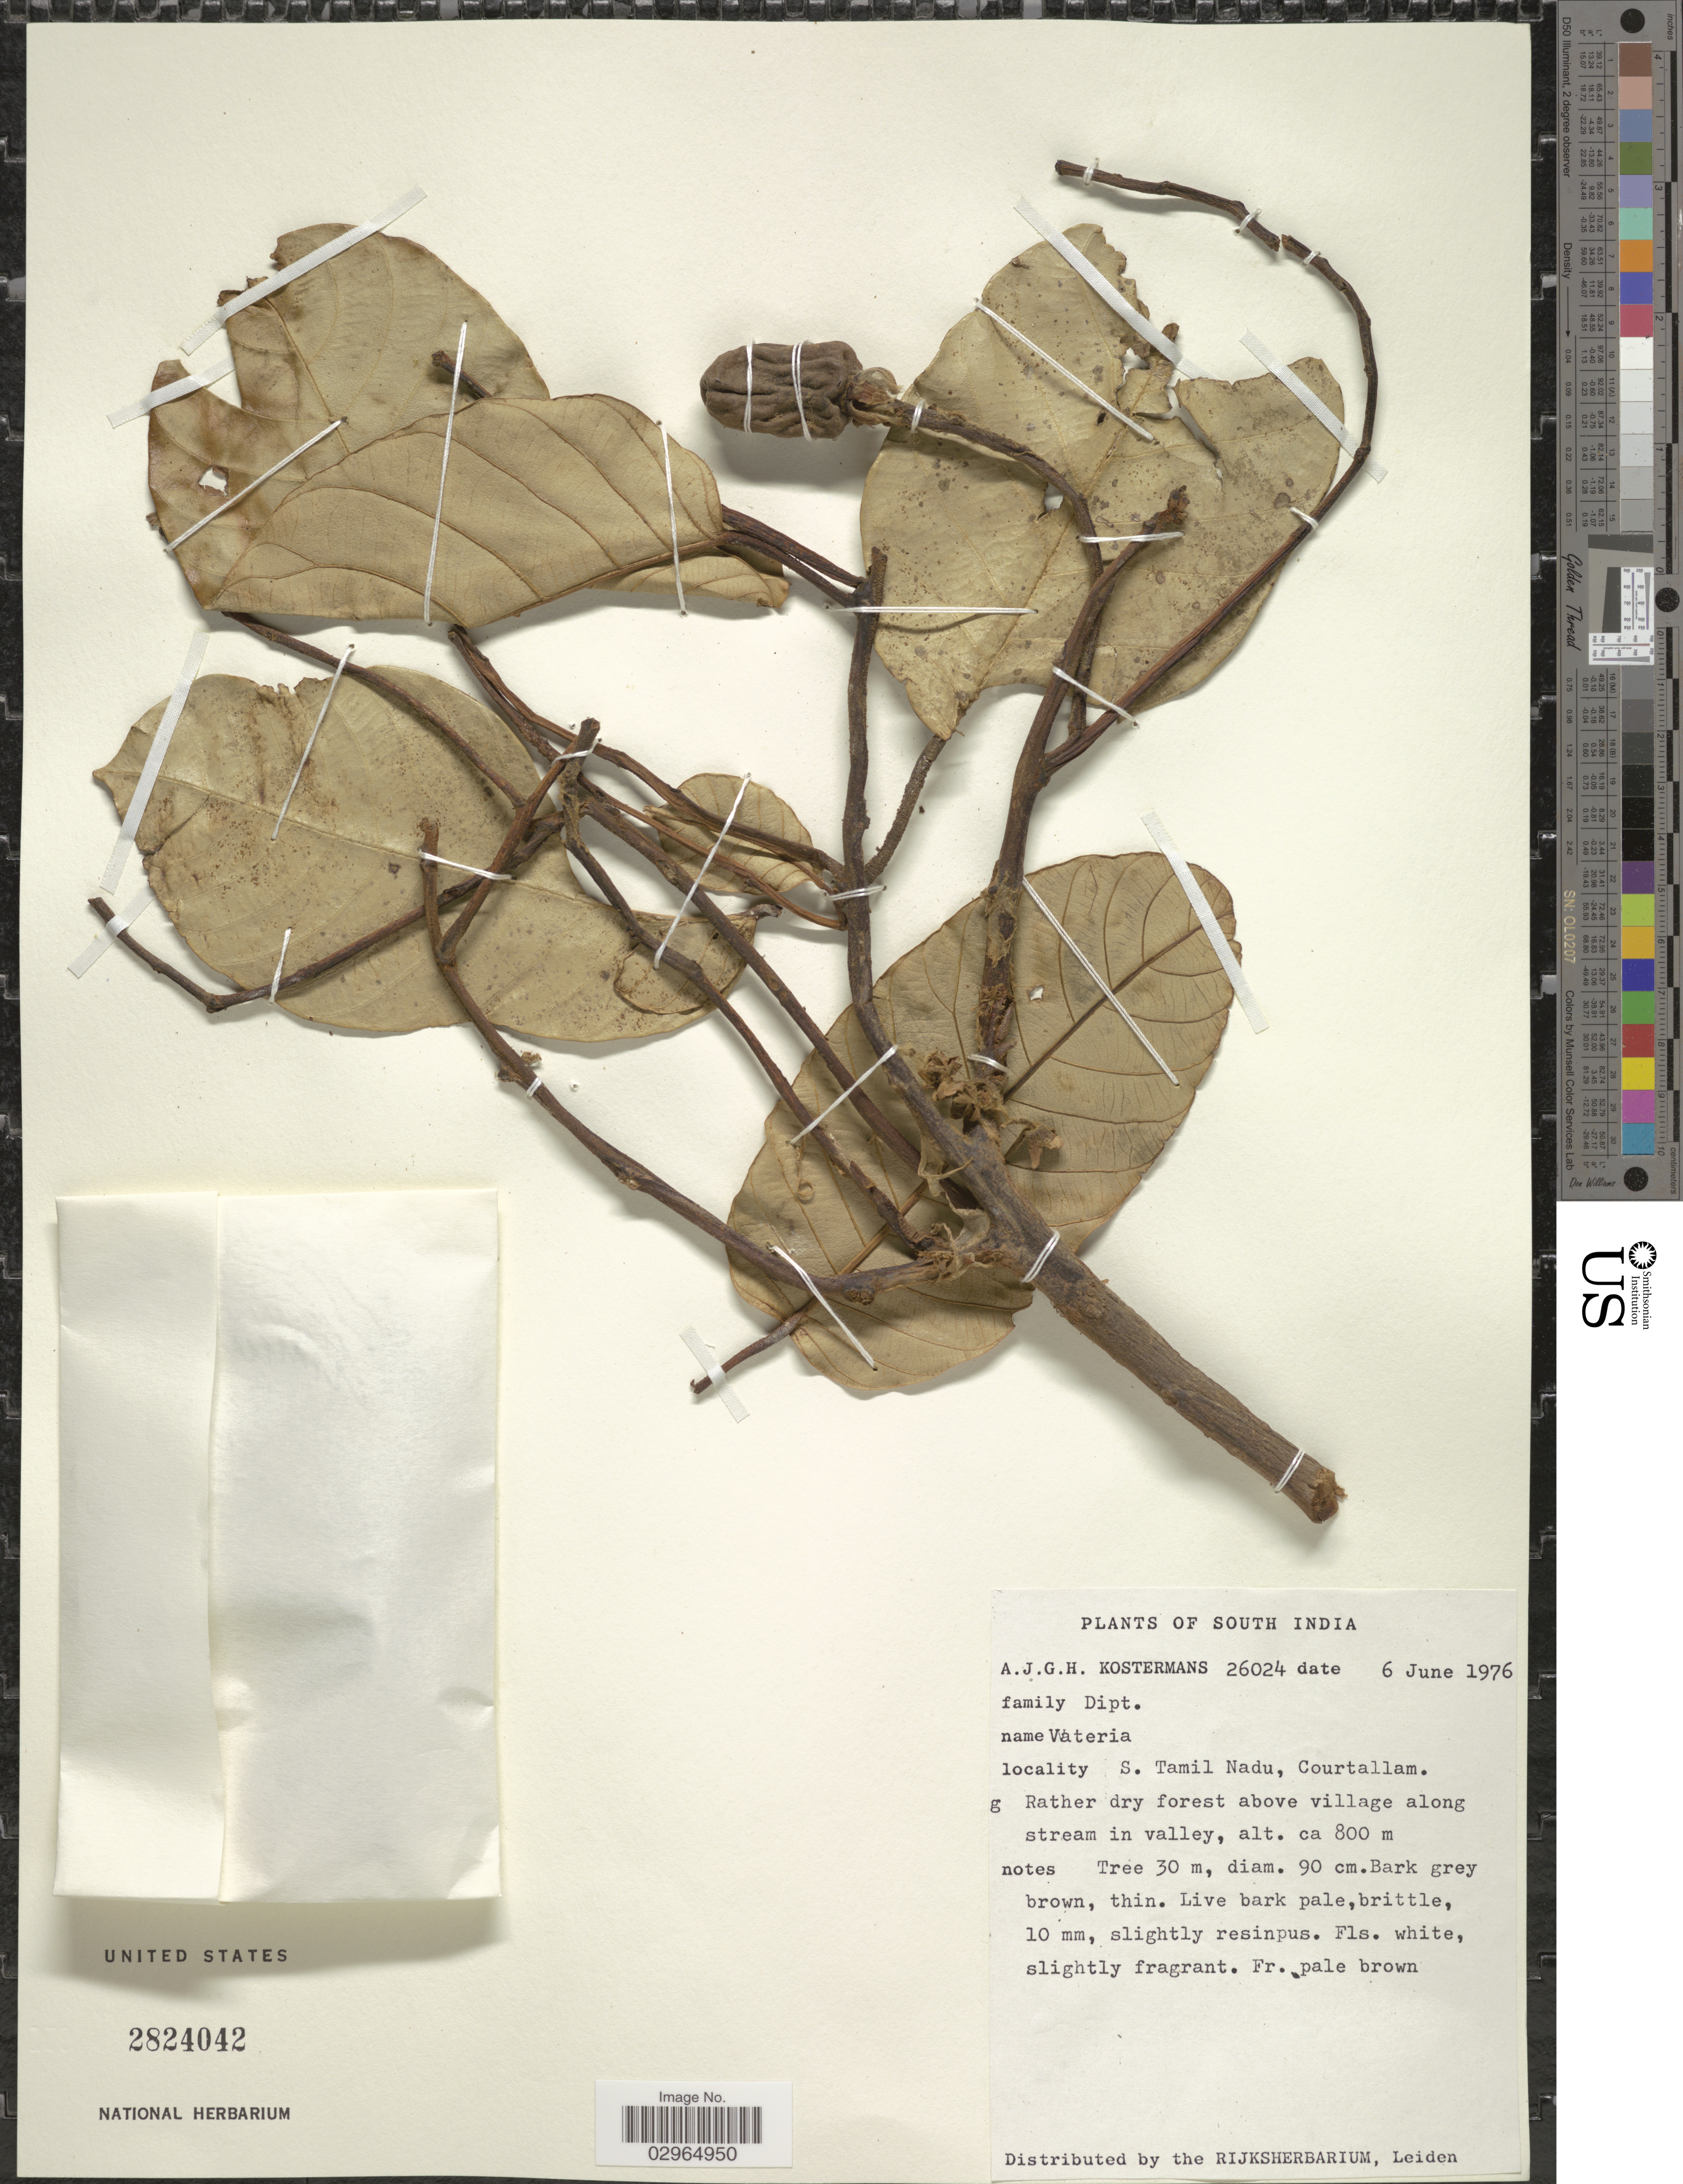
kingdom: Plantae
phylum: Tracheophyta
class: Magnoliopsida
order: Malvales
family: Dipterocarpaceae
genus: Vateria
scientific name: Vateria sp.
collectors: A. J. G. Kostermans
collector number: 26024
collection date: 1976-06-06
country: India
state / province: Tamil Nadu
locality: South India. S. Tamil Nadu, Courtallam. Dry forest above village along stream in valley.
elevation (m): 800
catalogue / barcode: US 2824042